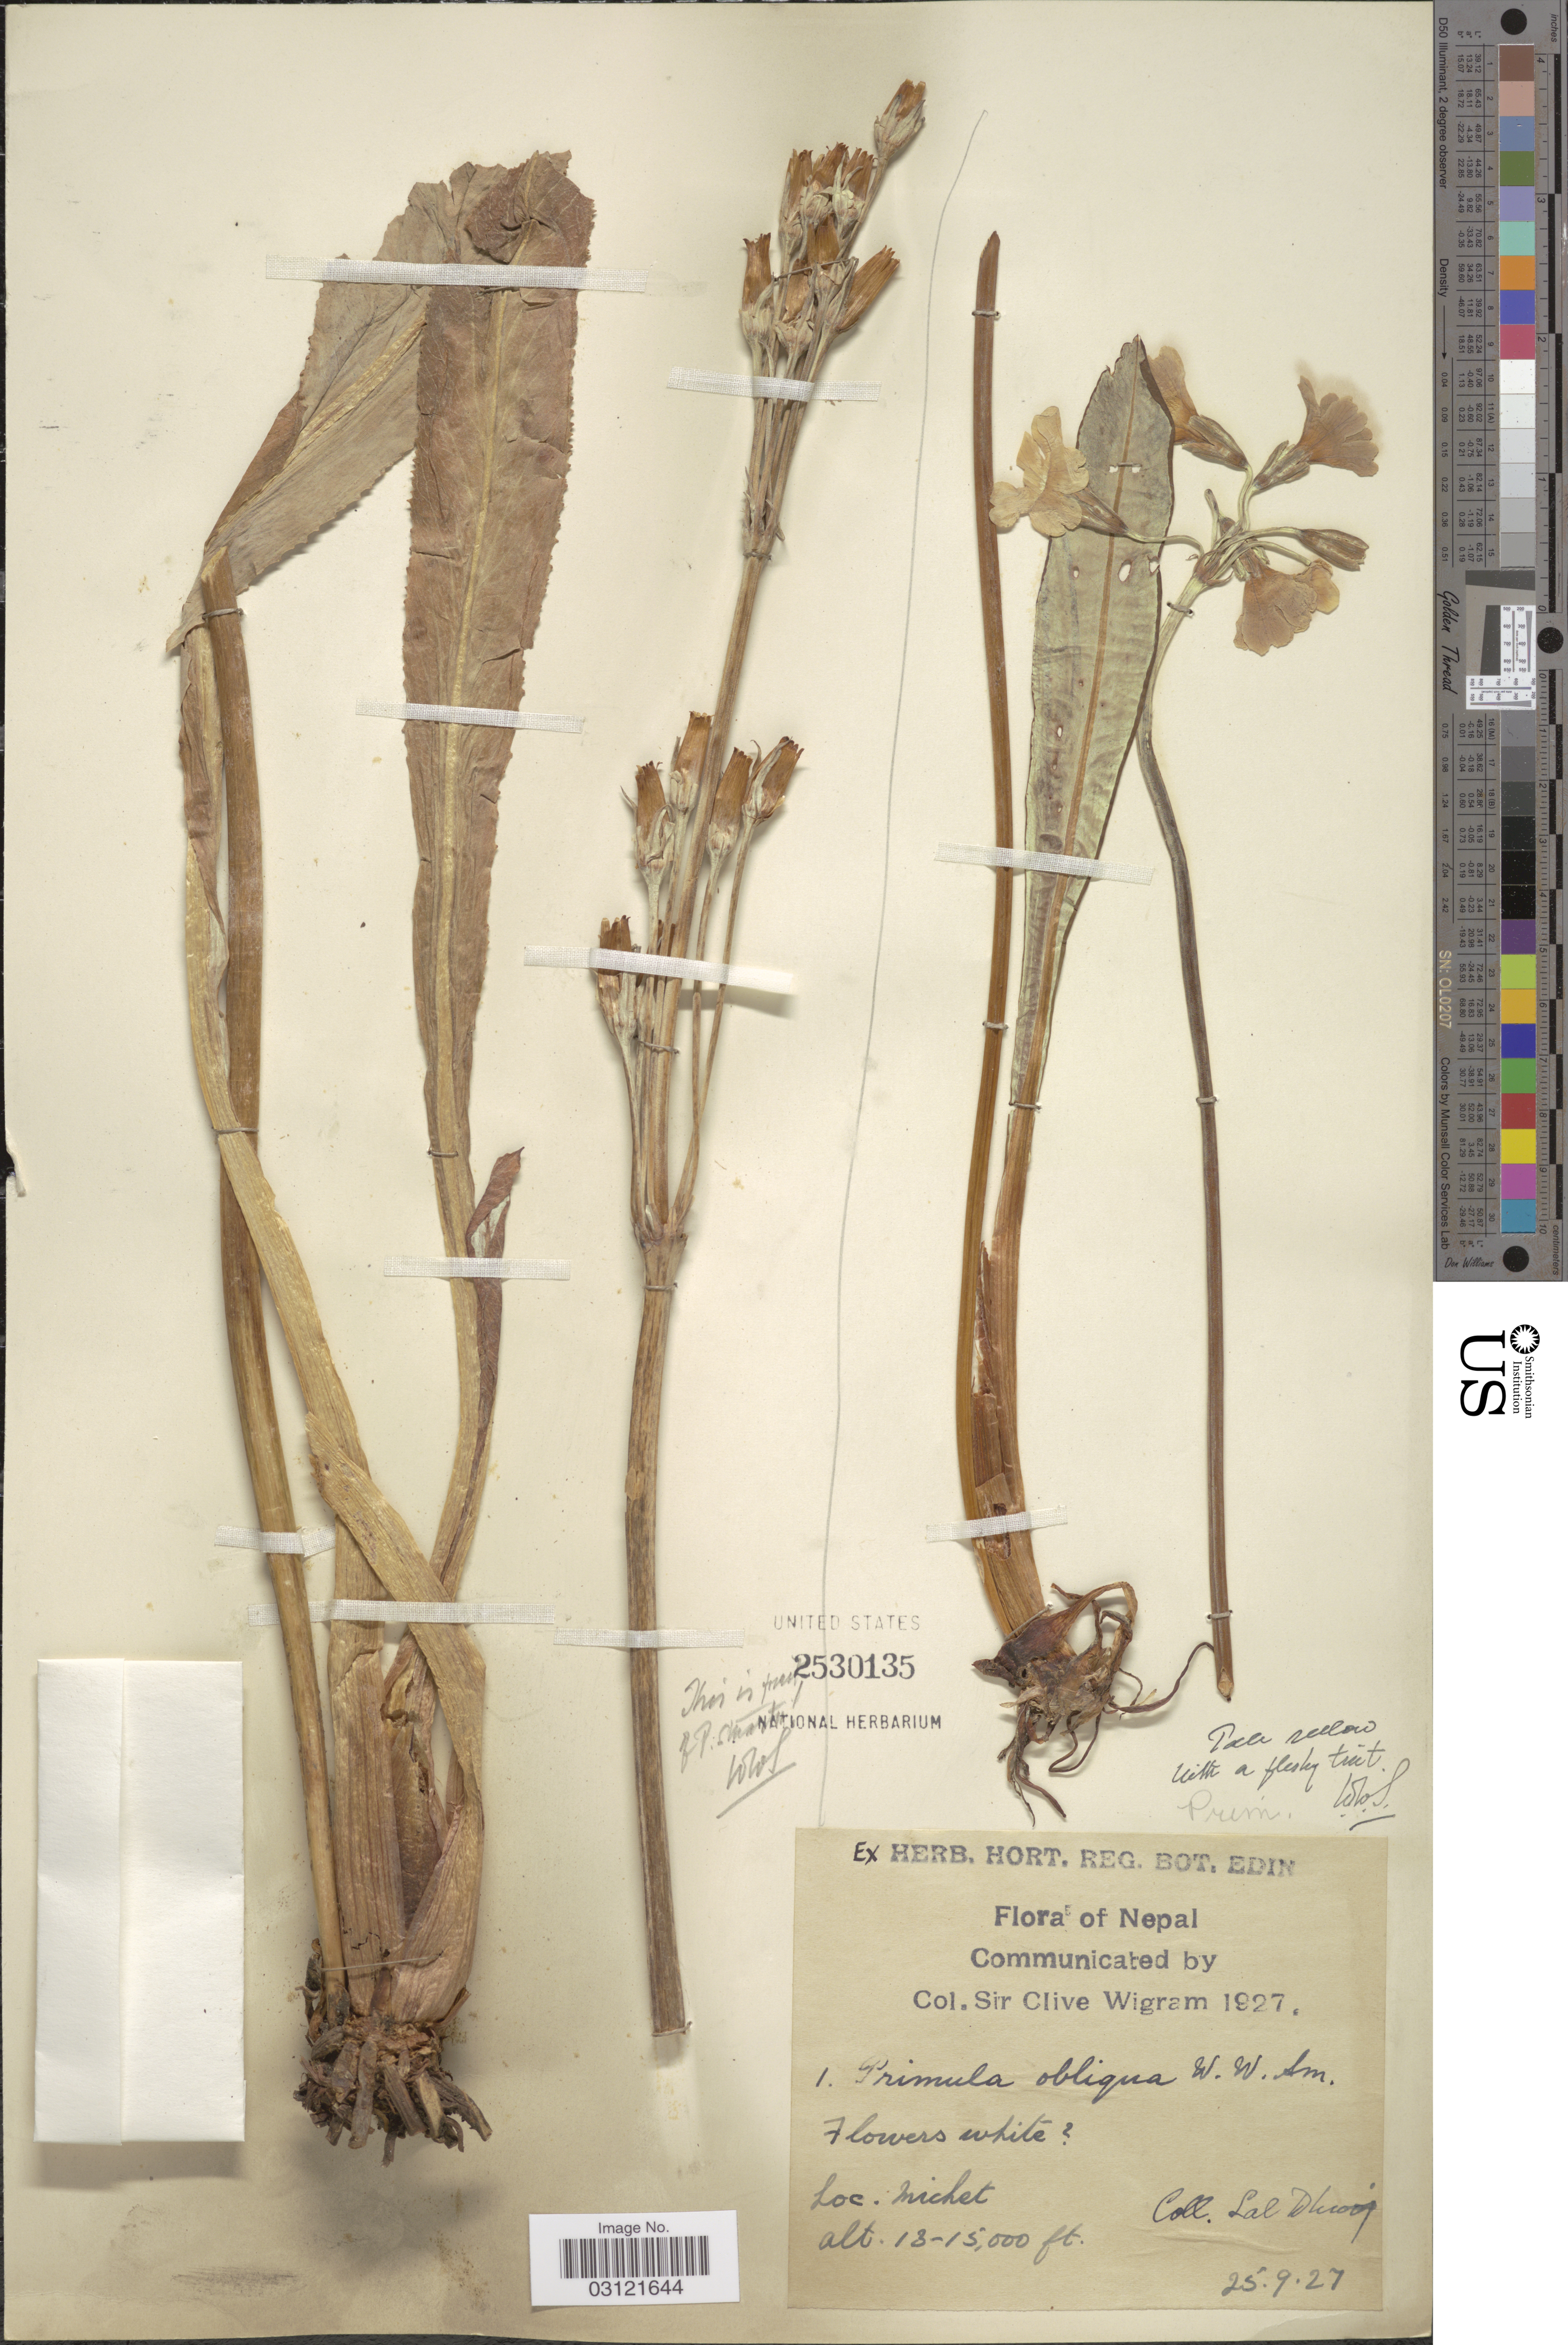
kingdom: Plantae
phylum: Tracheophyta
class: Magnoliopsida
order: Ericales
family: Primulaceae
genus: Primula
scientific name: Primula obliqua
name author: W.W. Sm. in W.W. Sm. & H.R. Fletcher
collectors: L. Dhwoj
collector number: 1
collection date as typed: Transcribed d/m/y: 25/9/27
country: Nepal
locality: Michet.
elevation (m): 3962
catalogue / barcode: US 2530135